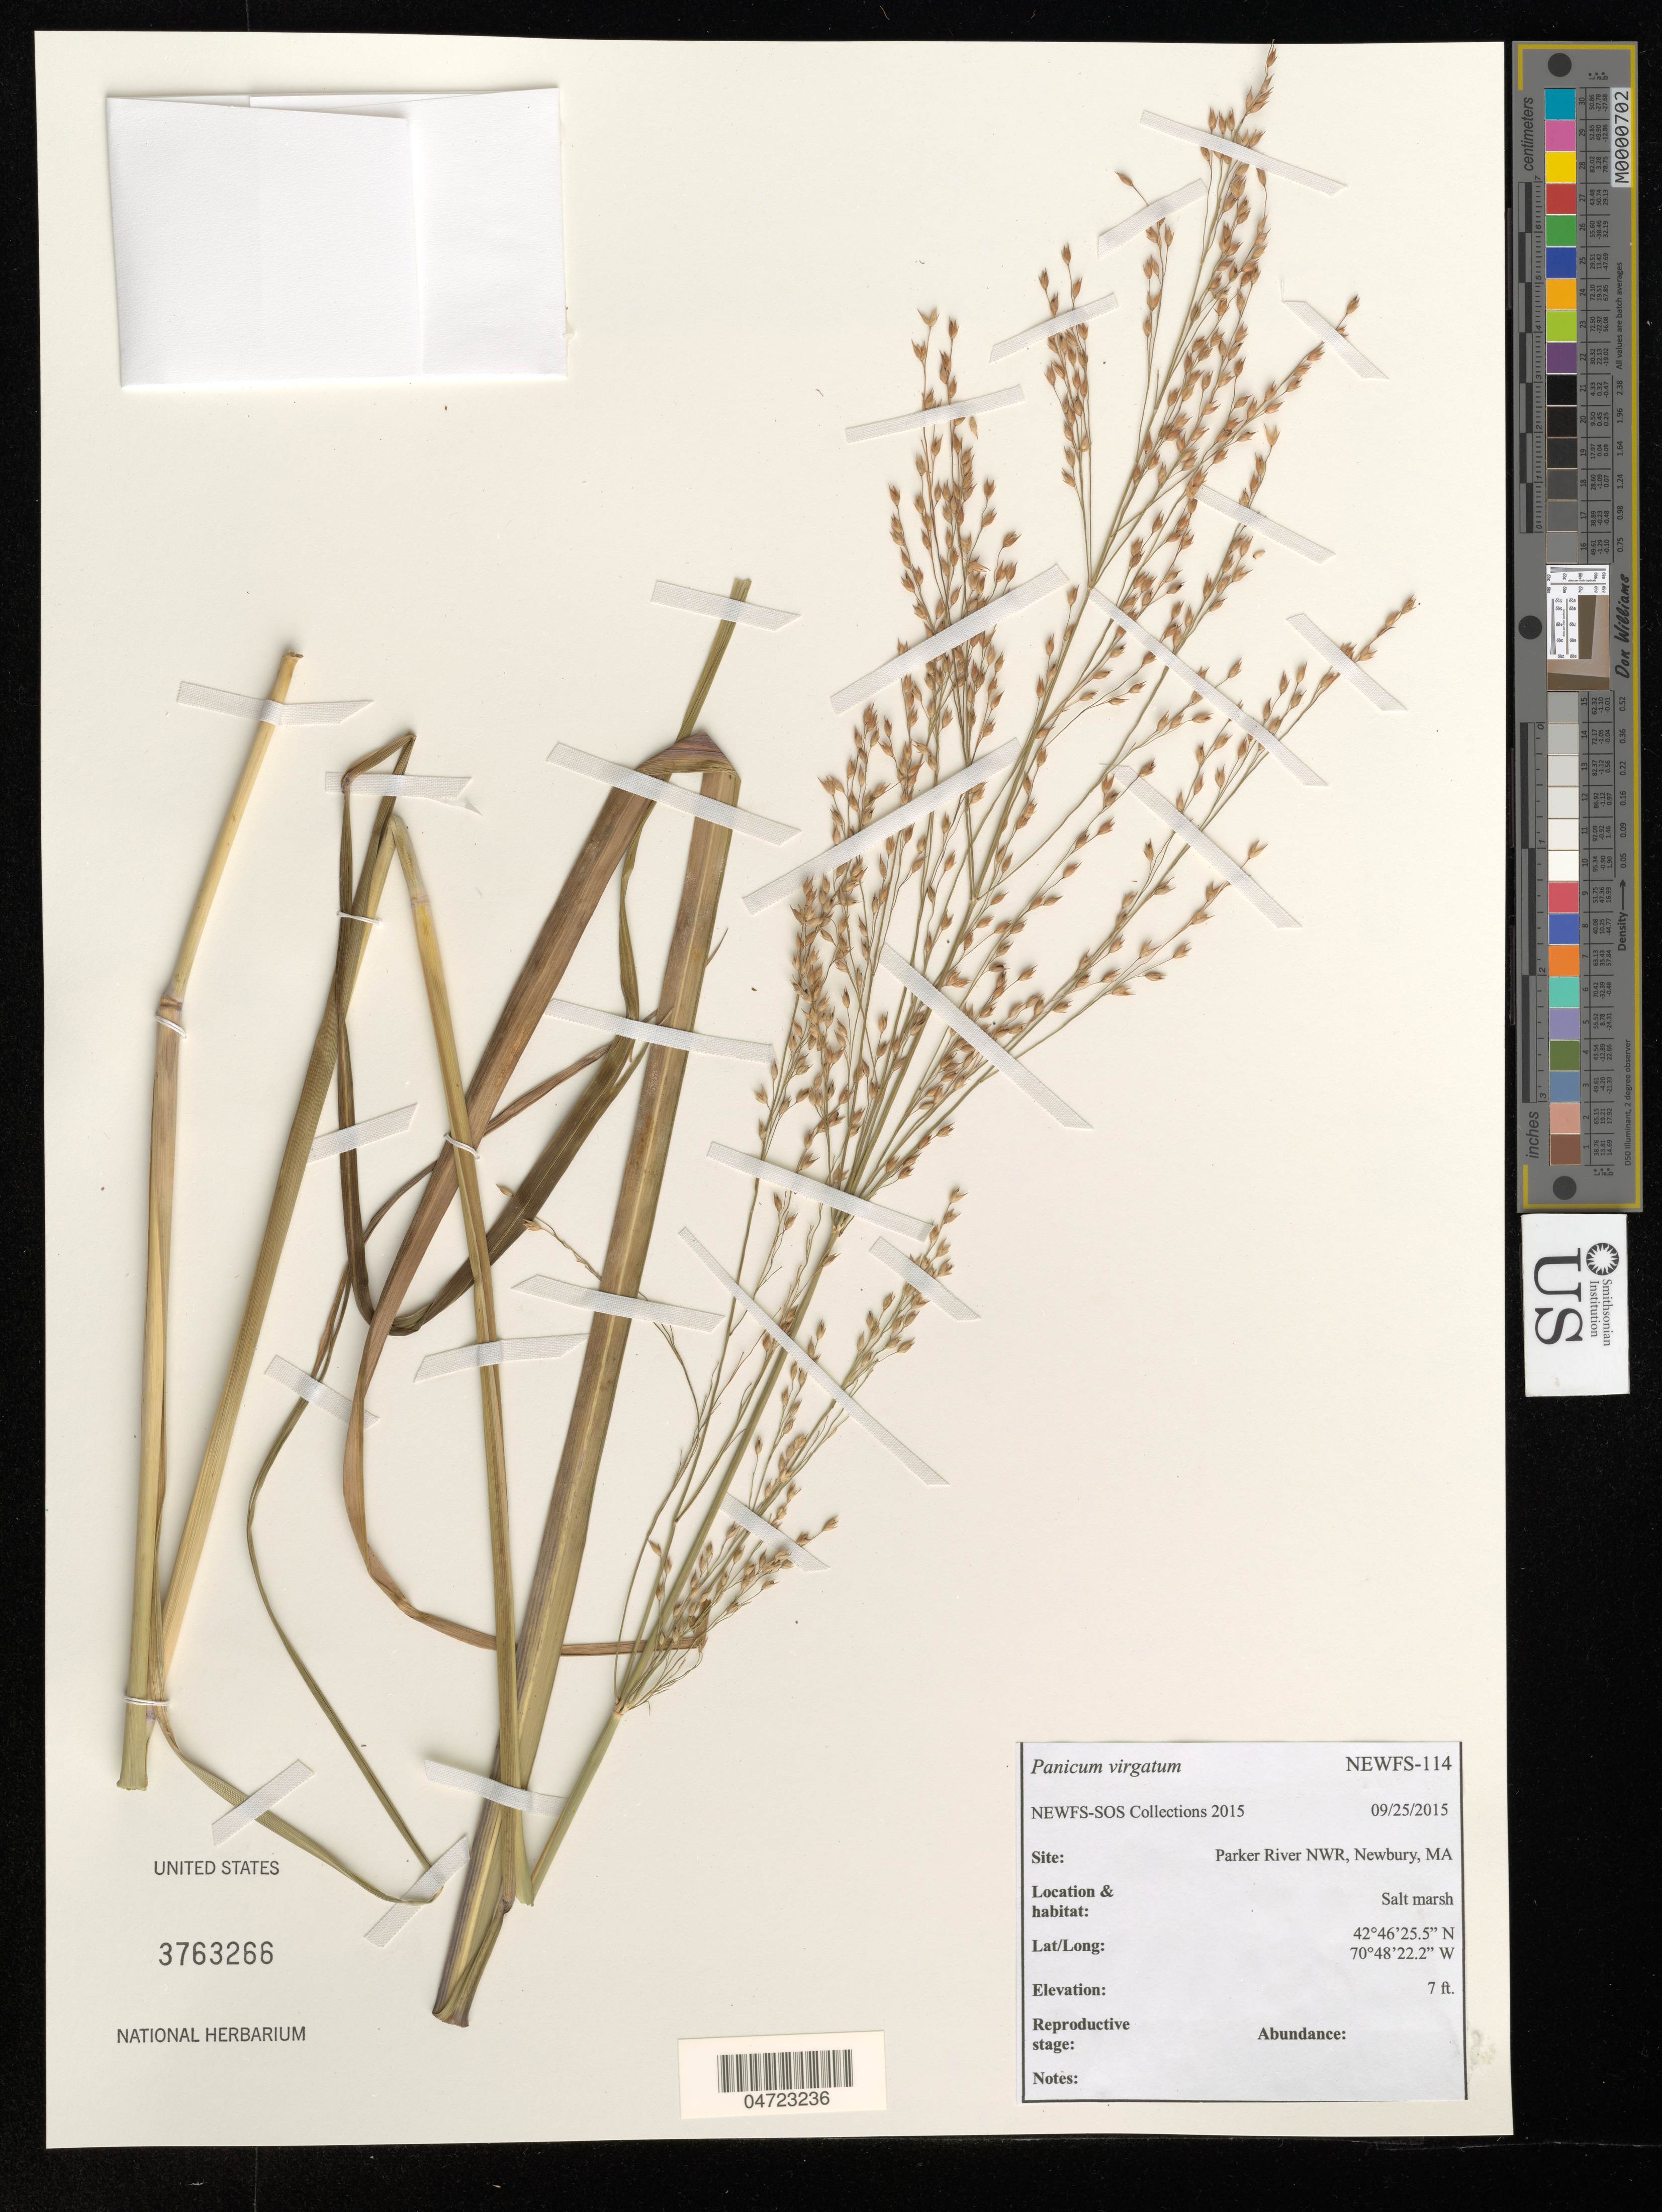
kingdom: Plantae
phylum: Tracheophyta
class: Liliopsida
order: Poales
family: Poaceae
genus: Panicum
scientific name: Panicum virgatum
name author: L.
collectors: NEWFS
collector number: NEWFS-114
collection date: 2015-09-25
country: United States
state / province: Massachusetts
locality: Parker River NWR, Newbury.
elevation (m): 2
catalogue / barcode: US 3763266